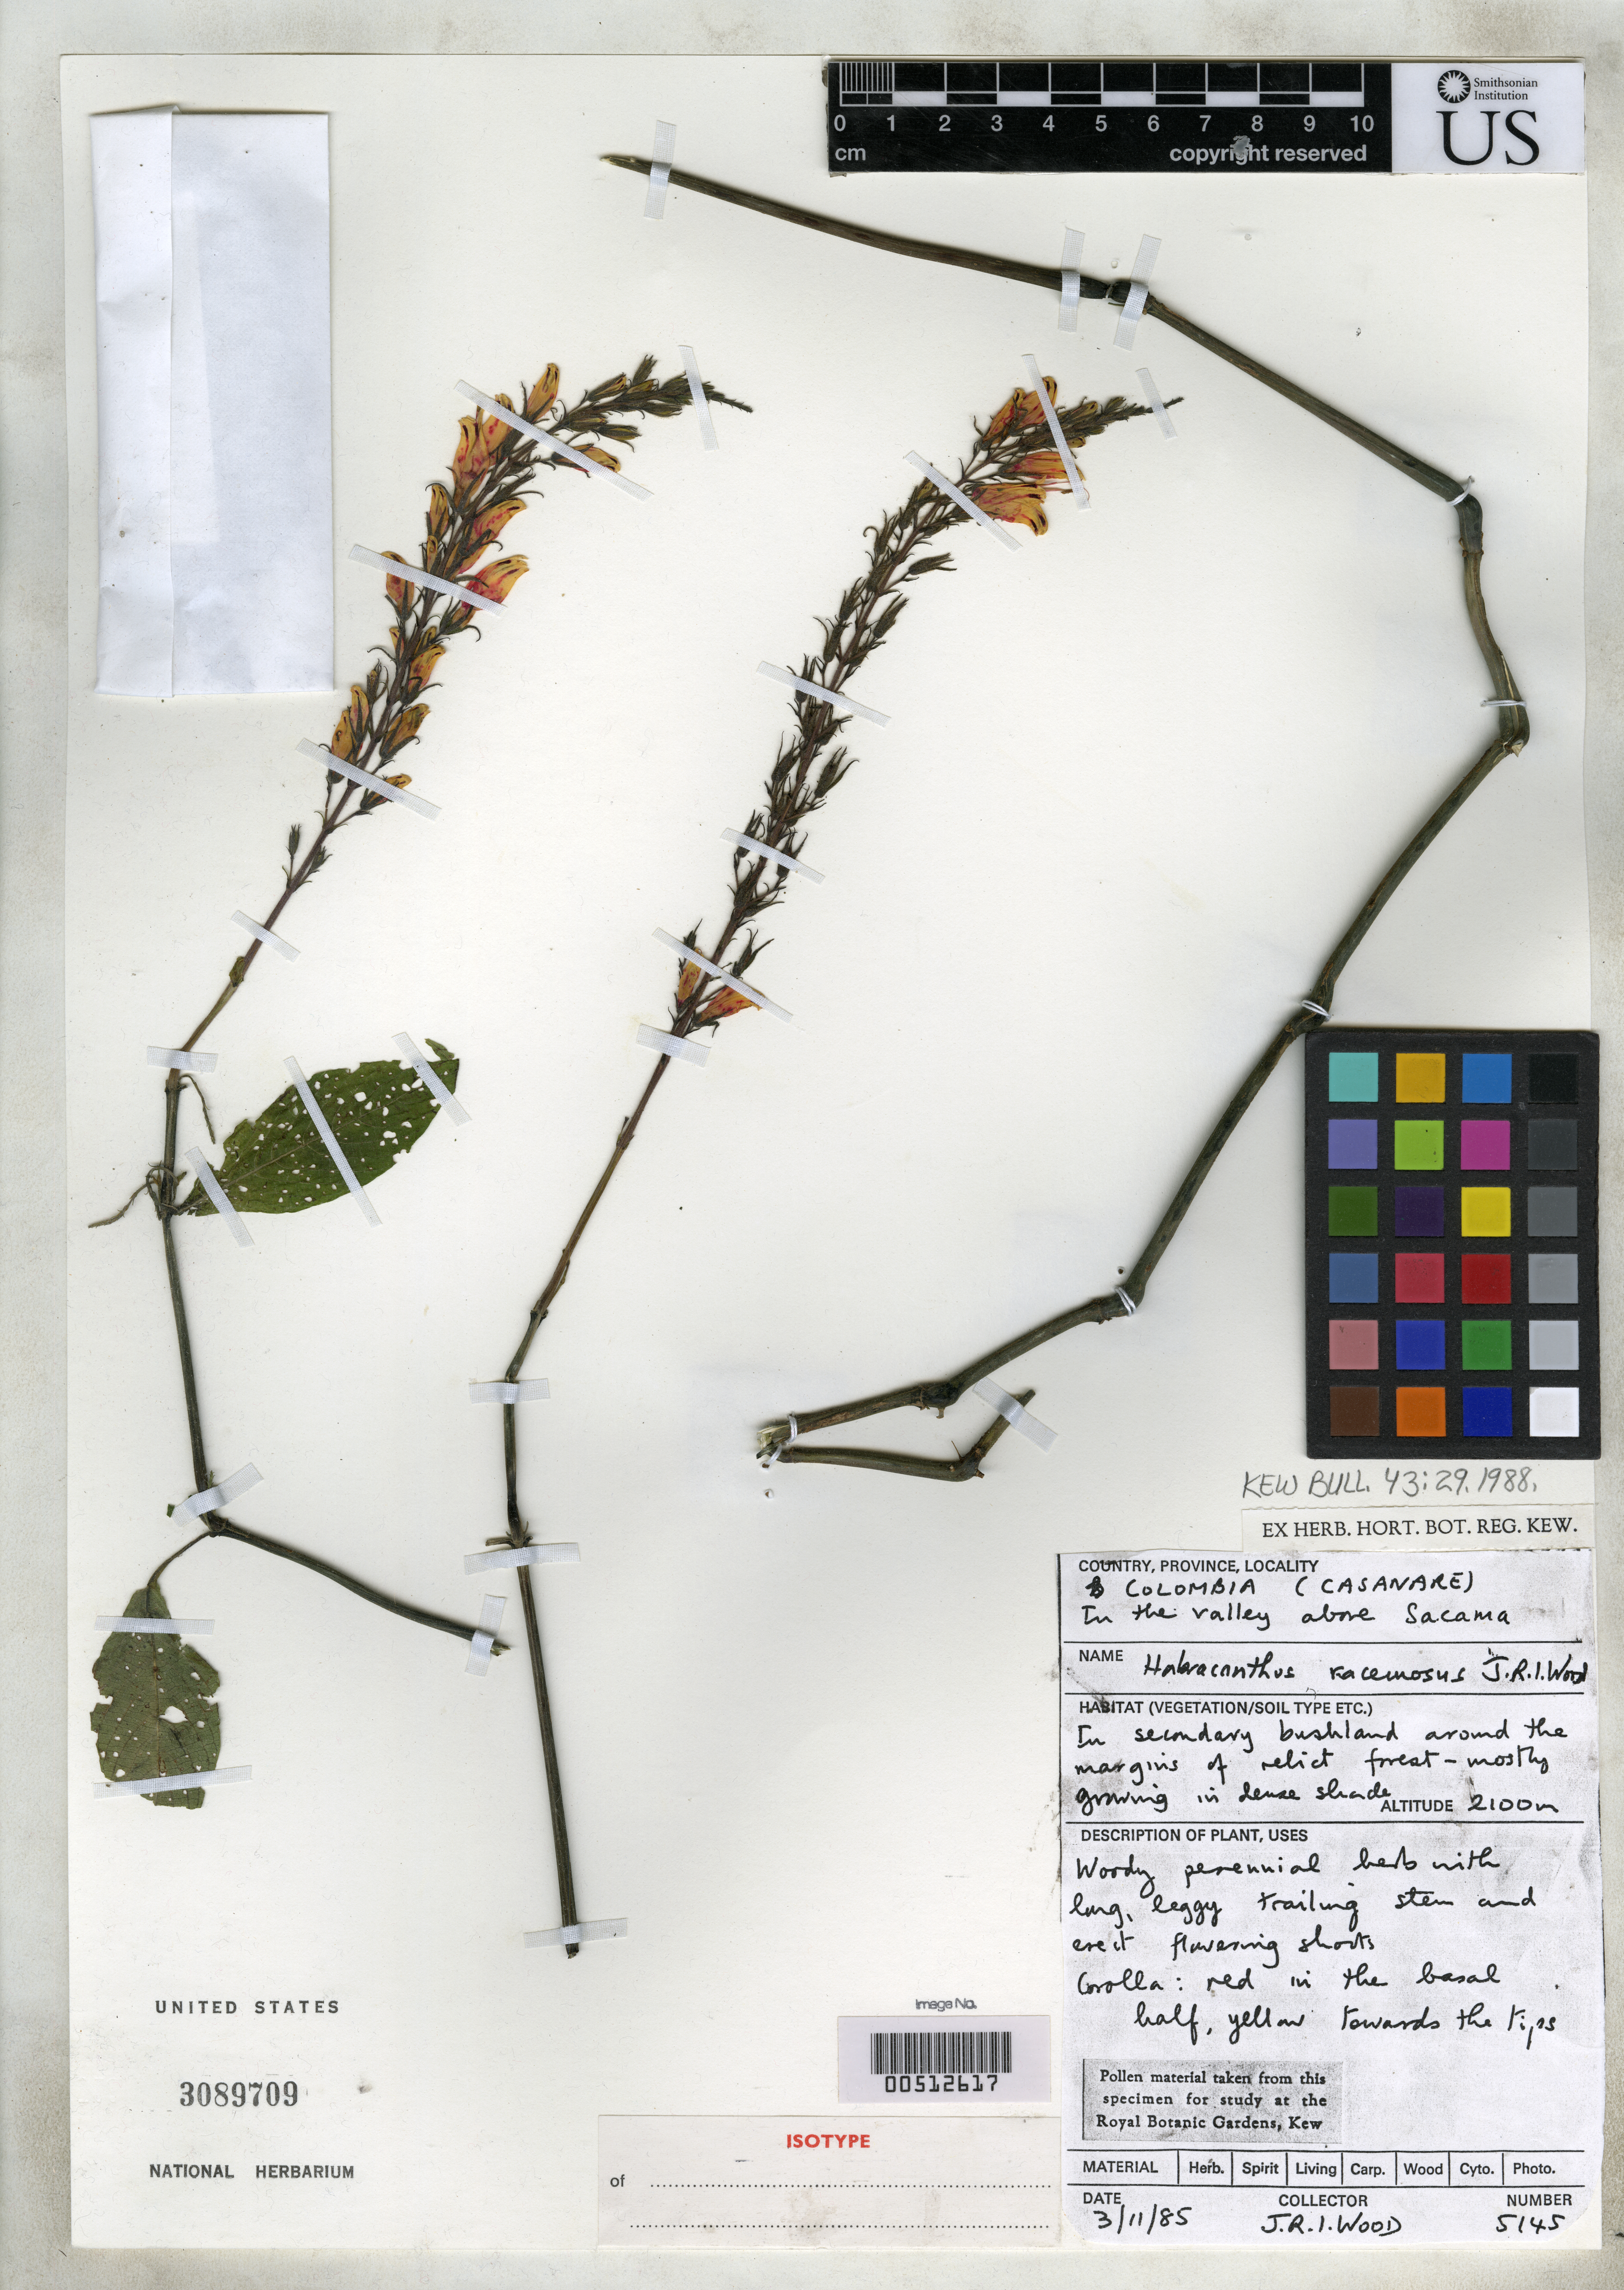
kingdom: Plantae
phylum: Tracheophyta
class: Magnoliopsida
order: Lamiales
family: Acanthaceae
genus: Habracanthus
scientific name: Habracanthus racemosus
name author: J.R.I. Wood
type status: Isotype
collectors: J. R. I. Wood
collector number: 5145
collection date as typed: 03 Nov 1985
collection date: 1985-11-03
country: Colombia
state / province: Casanare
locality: Valley above Sacama.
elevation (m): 2100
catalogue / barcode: US 3089709